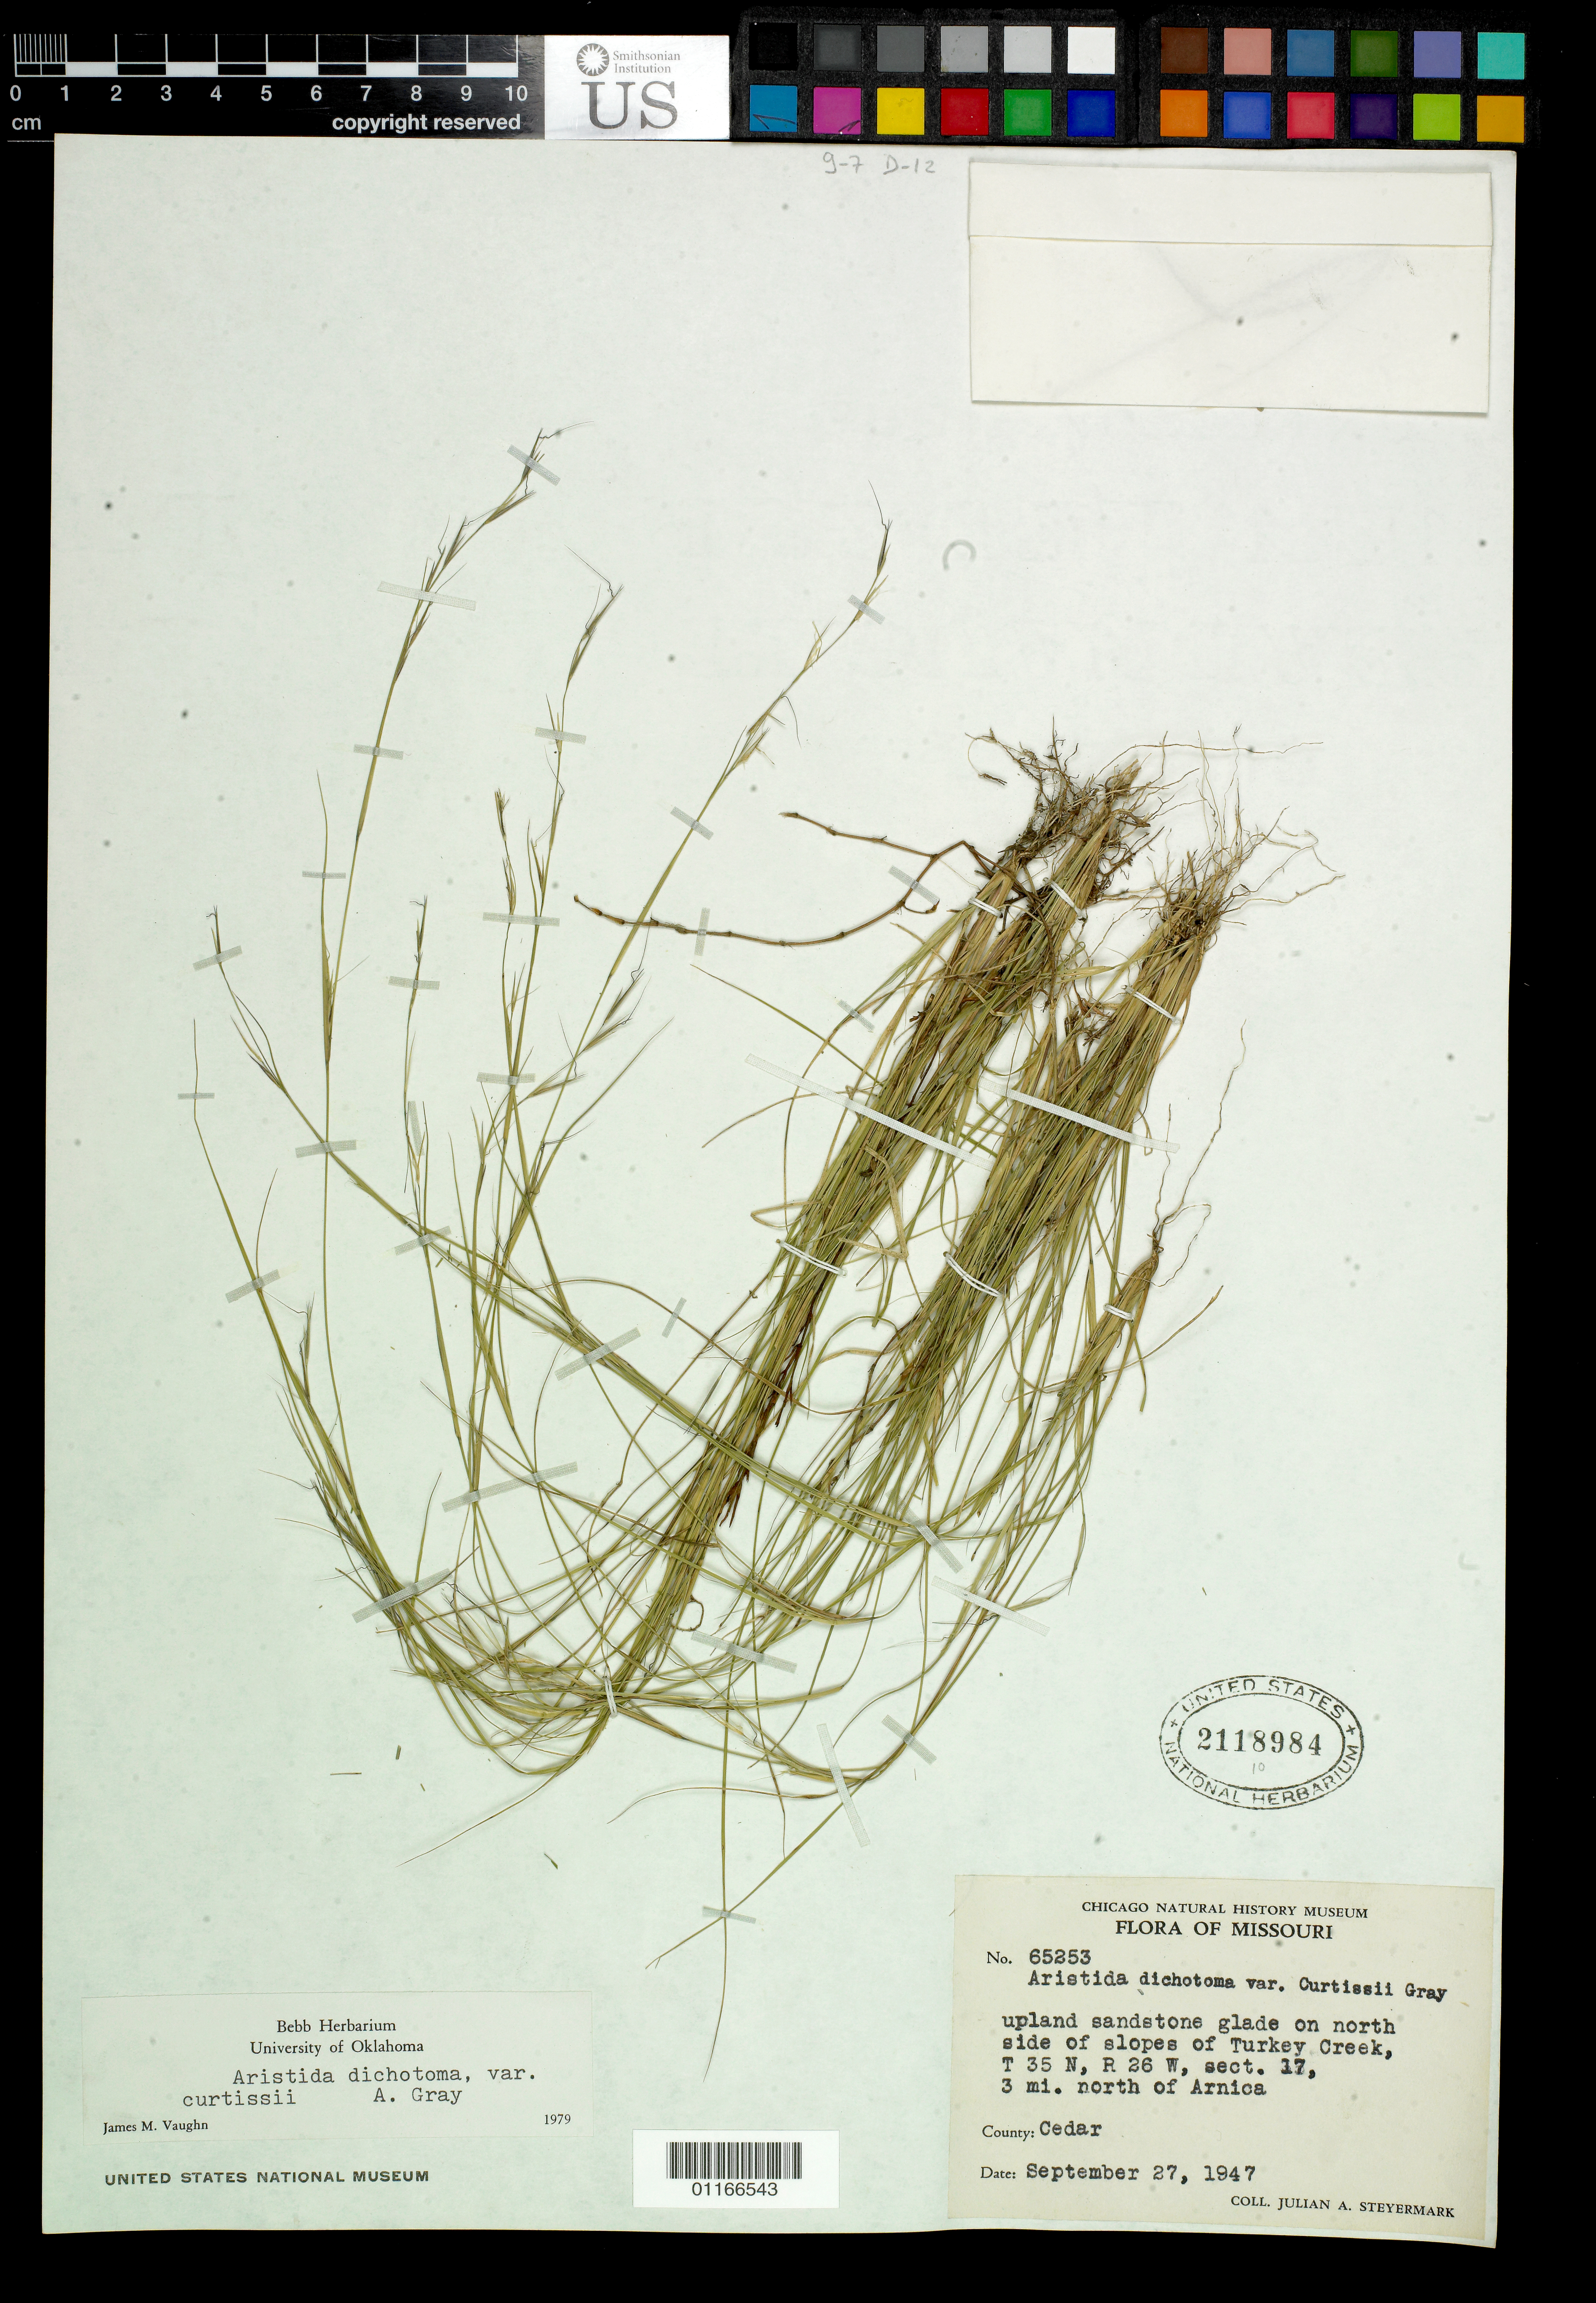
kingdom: Plantae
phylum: Tracheophyta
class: Liliopsida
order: Poales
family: Poaceae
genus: Aristida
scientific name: Aristida dichotoma var. curtisii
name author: A. Gray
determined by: Vaughn, J. M.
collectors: J. Steyermark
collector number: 65253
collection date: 1947-09-27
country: United States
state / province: Missouri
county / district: Cedar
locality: Upland sandstone glade on north side of slopes of Turkey Creek, T 35, R 26 W, sect 17, 3 miles N of Arnica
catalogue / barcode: US 2118984